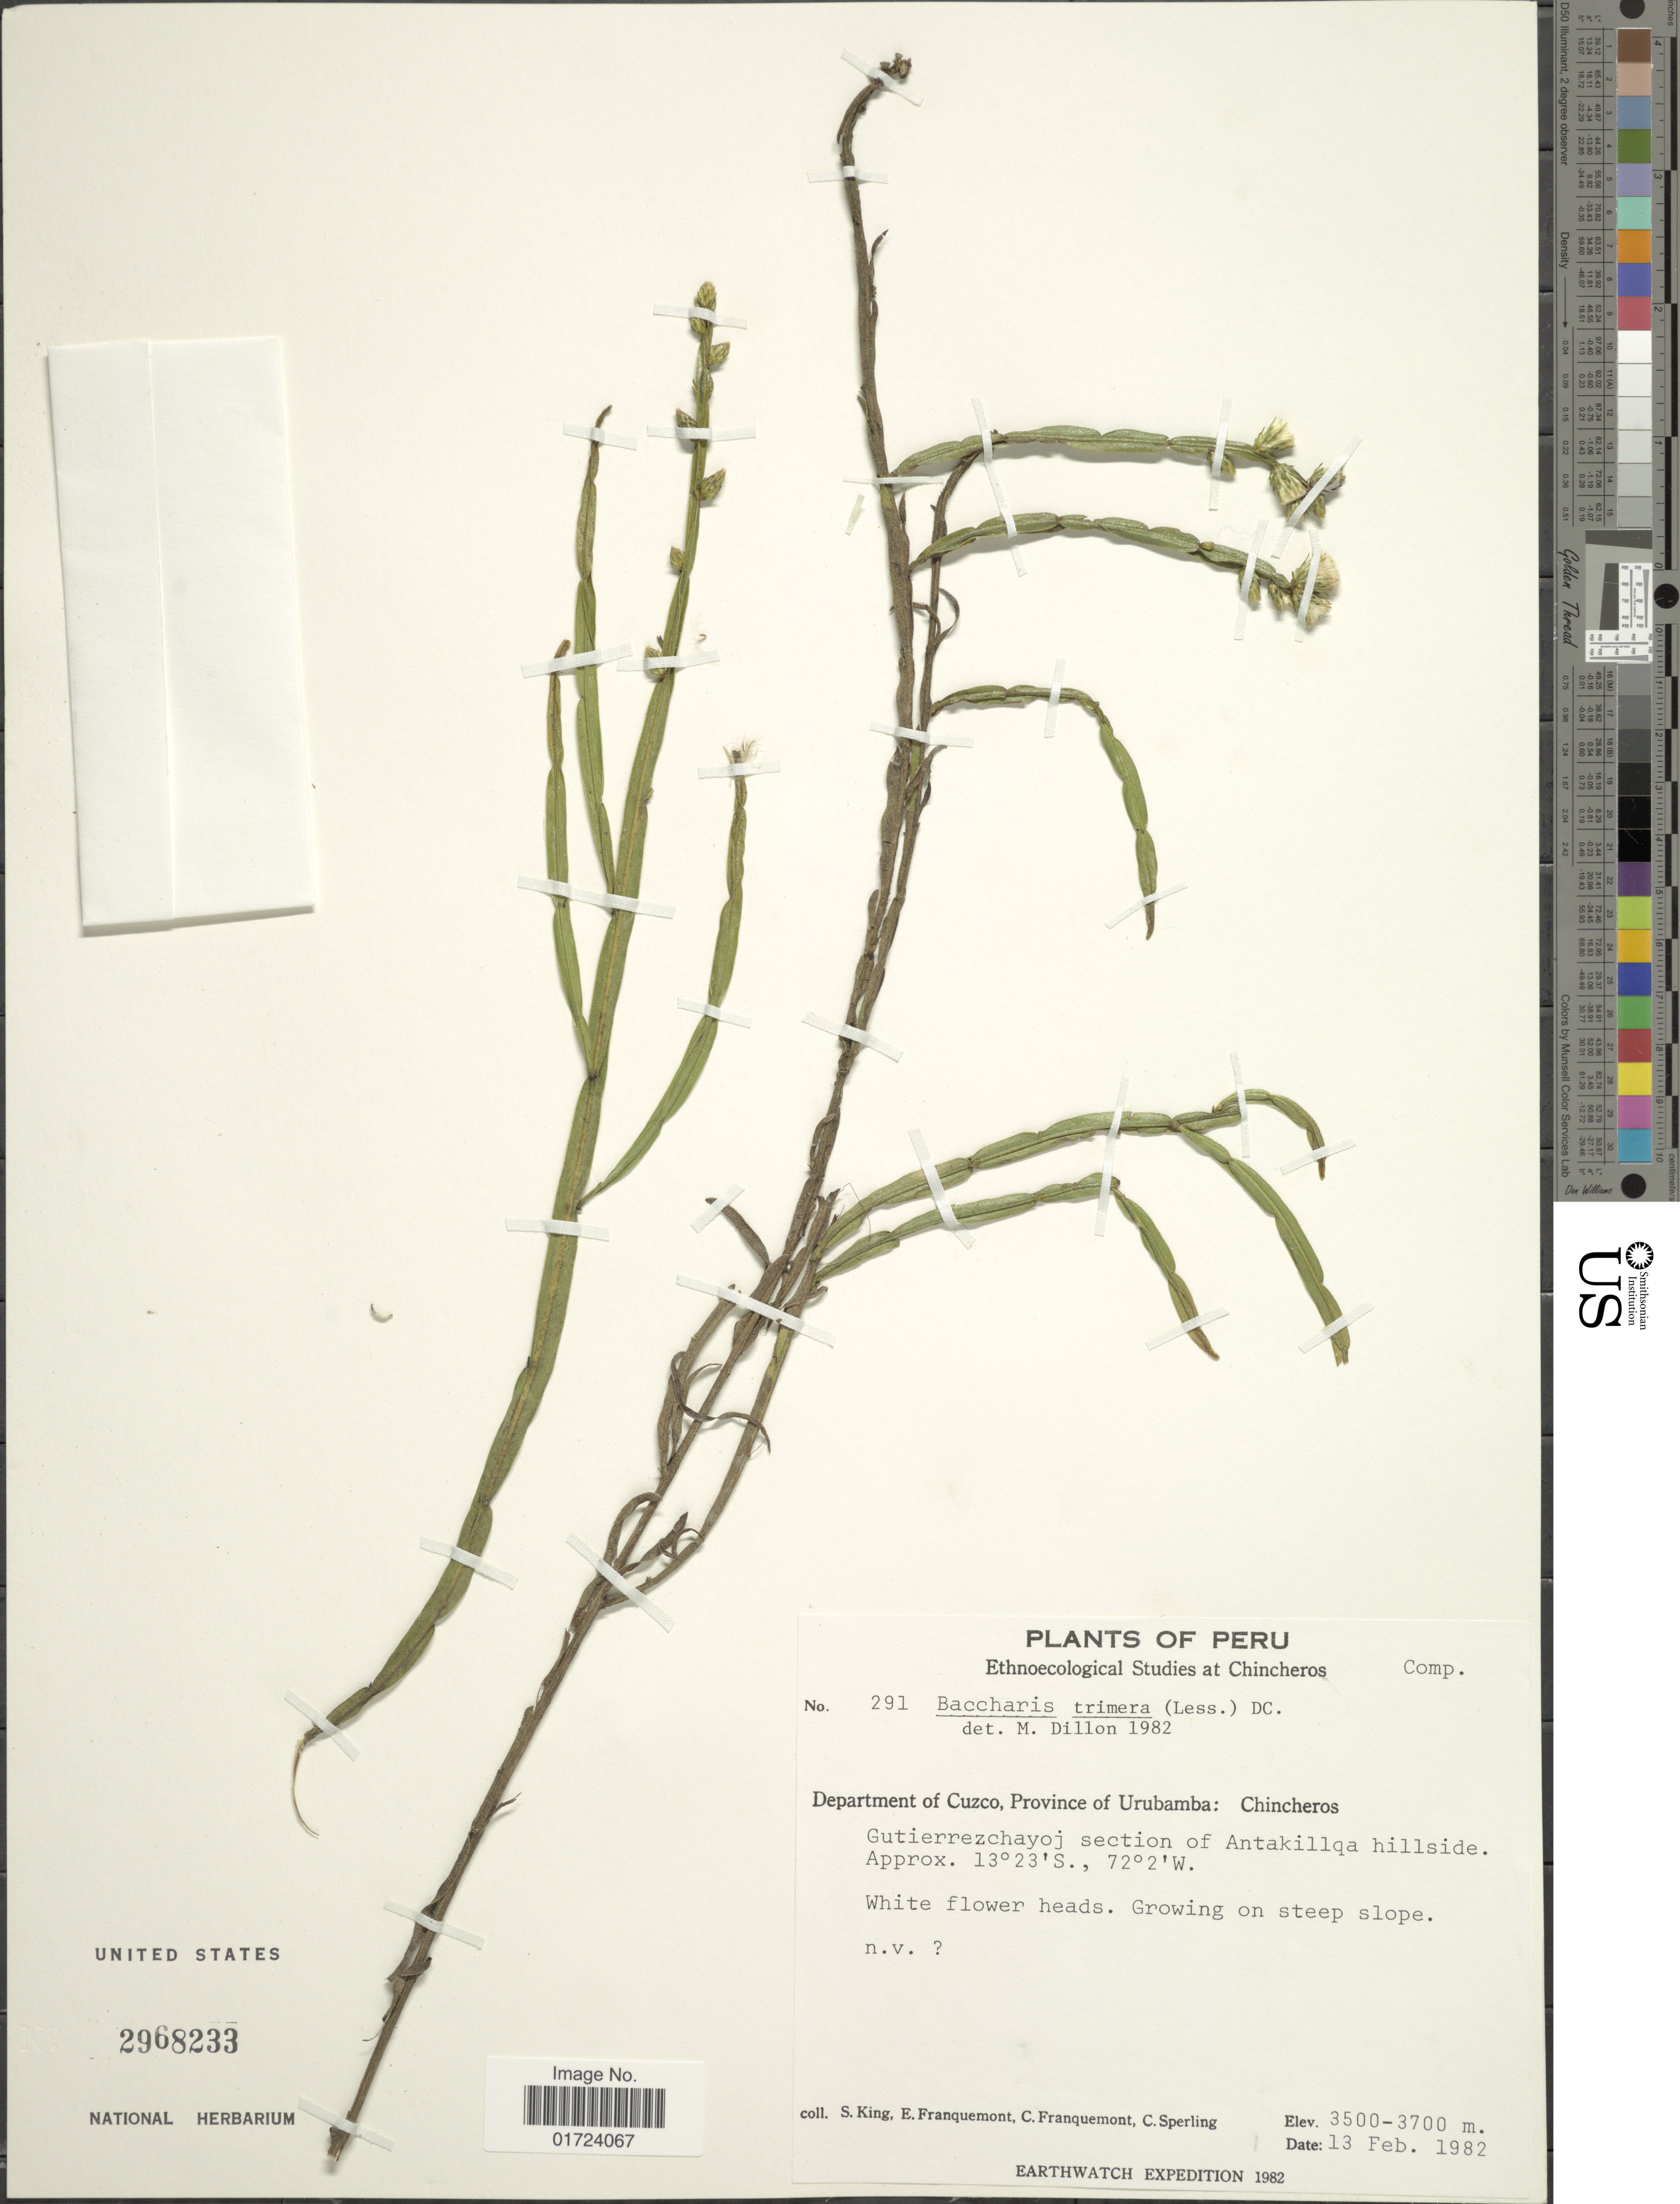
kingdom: Plantae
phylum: Tracheophyta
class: Magnoliopsida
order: Asterales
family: Asteraceae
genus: Baccharis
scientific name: Baccharis venosa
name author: (Ruiz & Pav.) Pers.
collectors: S. King, E. Franquemont, C. Franquemont & C. Sperling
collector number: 291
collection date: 1982-02-13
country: Peru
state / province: Cusco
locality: Department of Cuzco, Province of Urumbamba: Chincheros. Gutierrezchayoj section of Antakillqa hillside.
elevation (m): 3500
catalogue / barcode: US 2968233